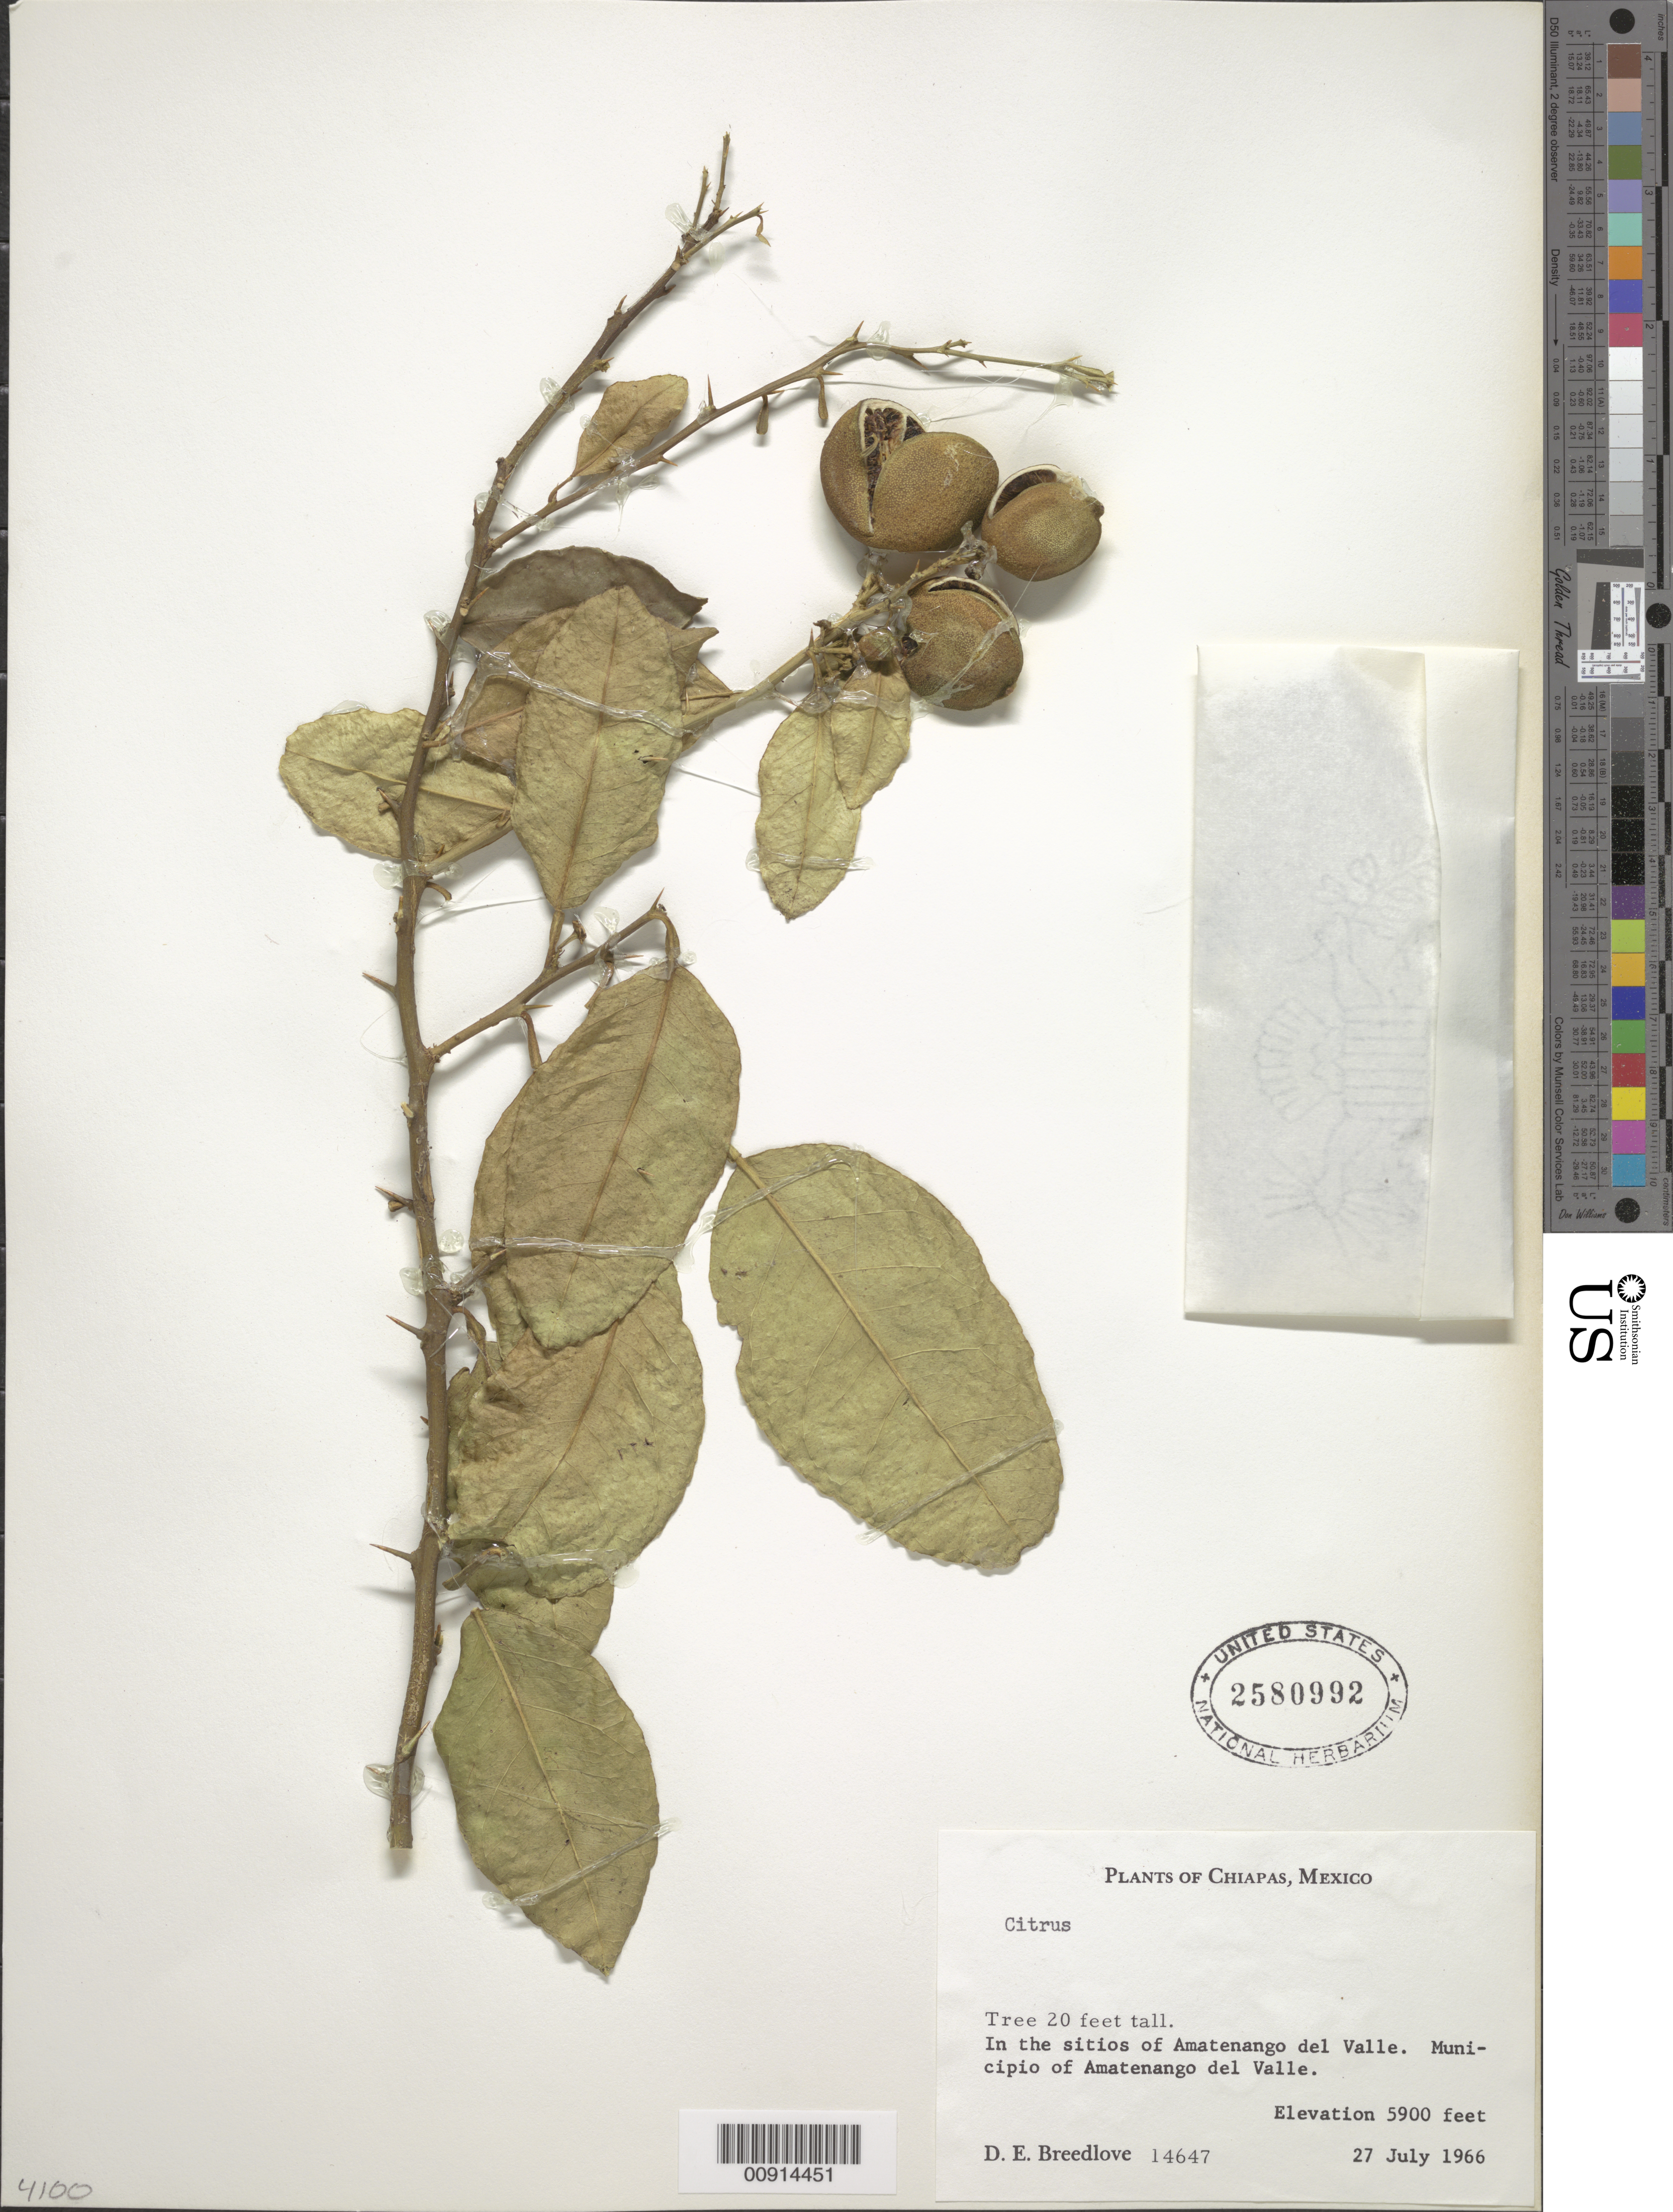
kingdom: Plantae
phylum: Tracheophyta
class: Magnoliopsida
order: Sapindales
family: Rutaceae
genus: Citrus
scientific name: Citrus sp.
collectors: D. E. Breedlove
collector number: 14647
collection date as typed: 27 Jul 1966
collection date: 1966-07-27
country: Mexico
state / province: Chiapas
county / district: Amatenango del Valle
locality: In the sitios of Amatenango del Valle. Municipio de Amatenango del Valle, Chiapas.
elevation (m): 1798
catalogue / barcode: US 2580992